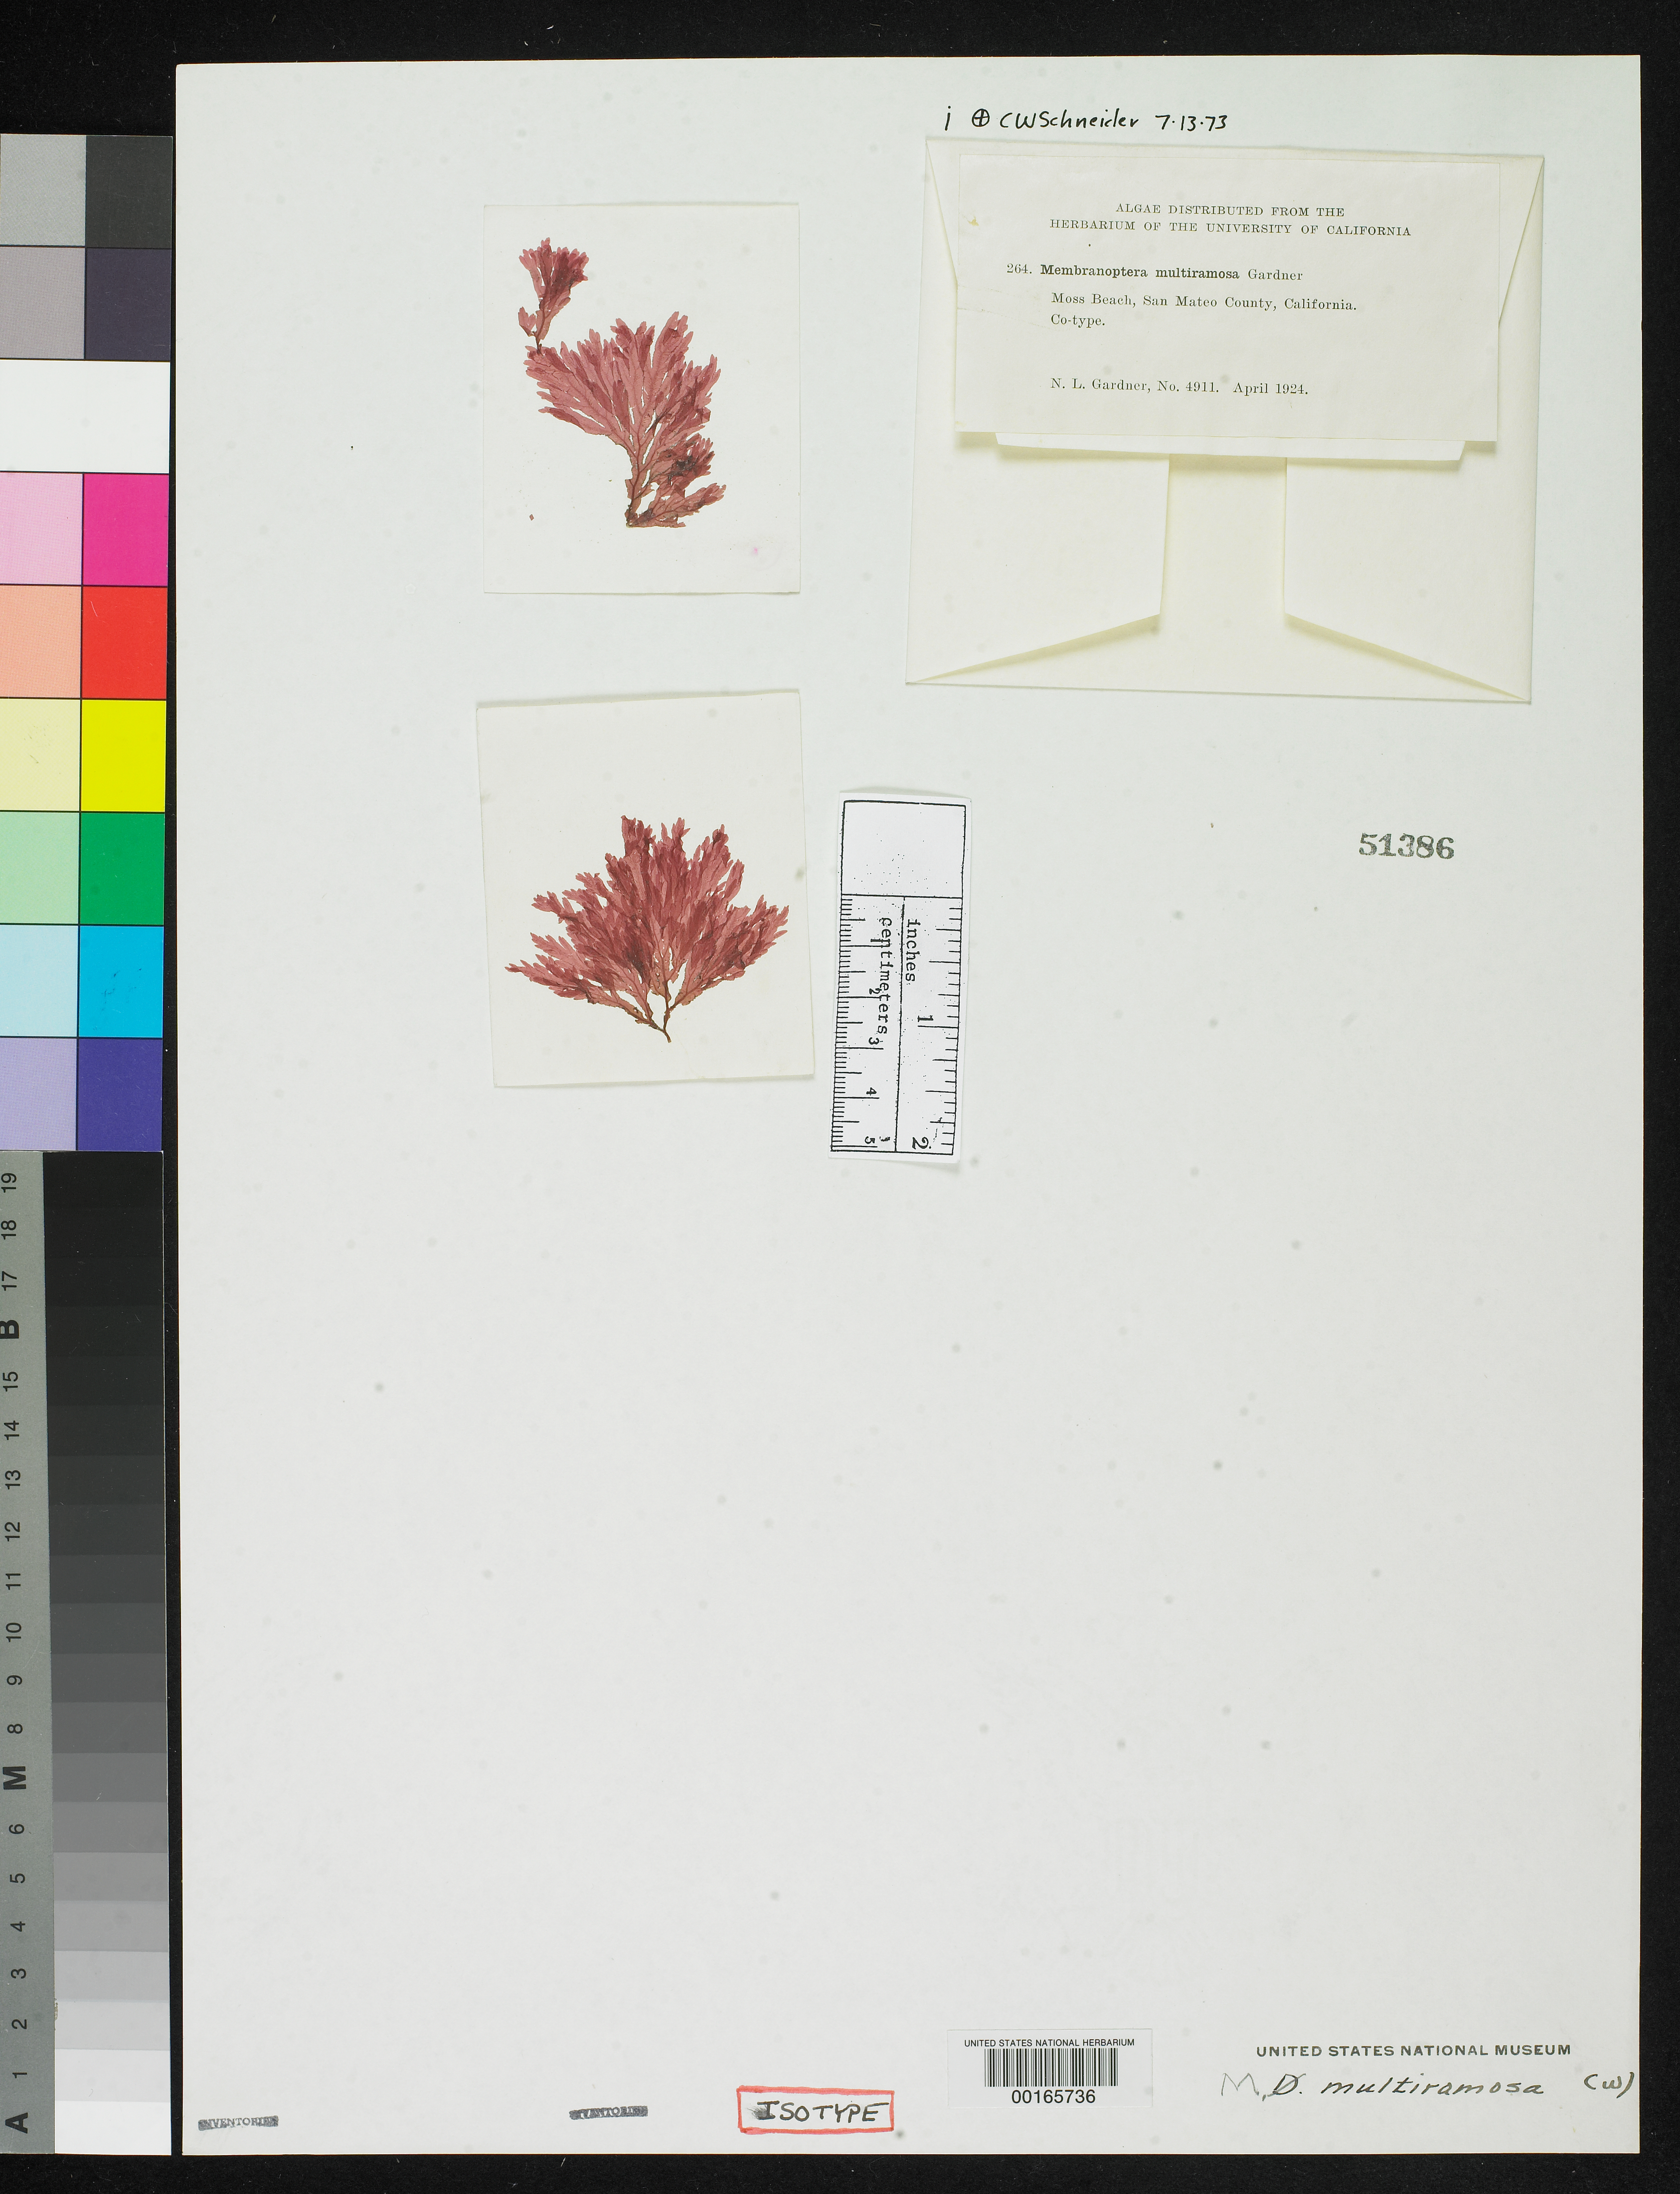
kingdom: Plantae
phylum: Rhodophyta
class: Florideophyceae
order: Ceramiales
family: Delesseriaceae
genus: Membranoptera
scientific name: Membranoptera multiramosa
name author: N.L. Gardner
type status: Isotype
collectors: N. Gardner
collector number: NLG 4911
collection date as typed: Apr 1924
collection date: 1924-04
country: United States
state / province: California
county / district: San Mateo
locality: Moss Beach.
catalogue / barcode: US 51386